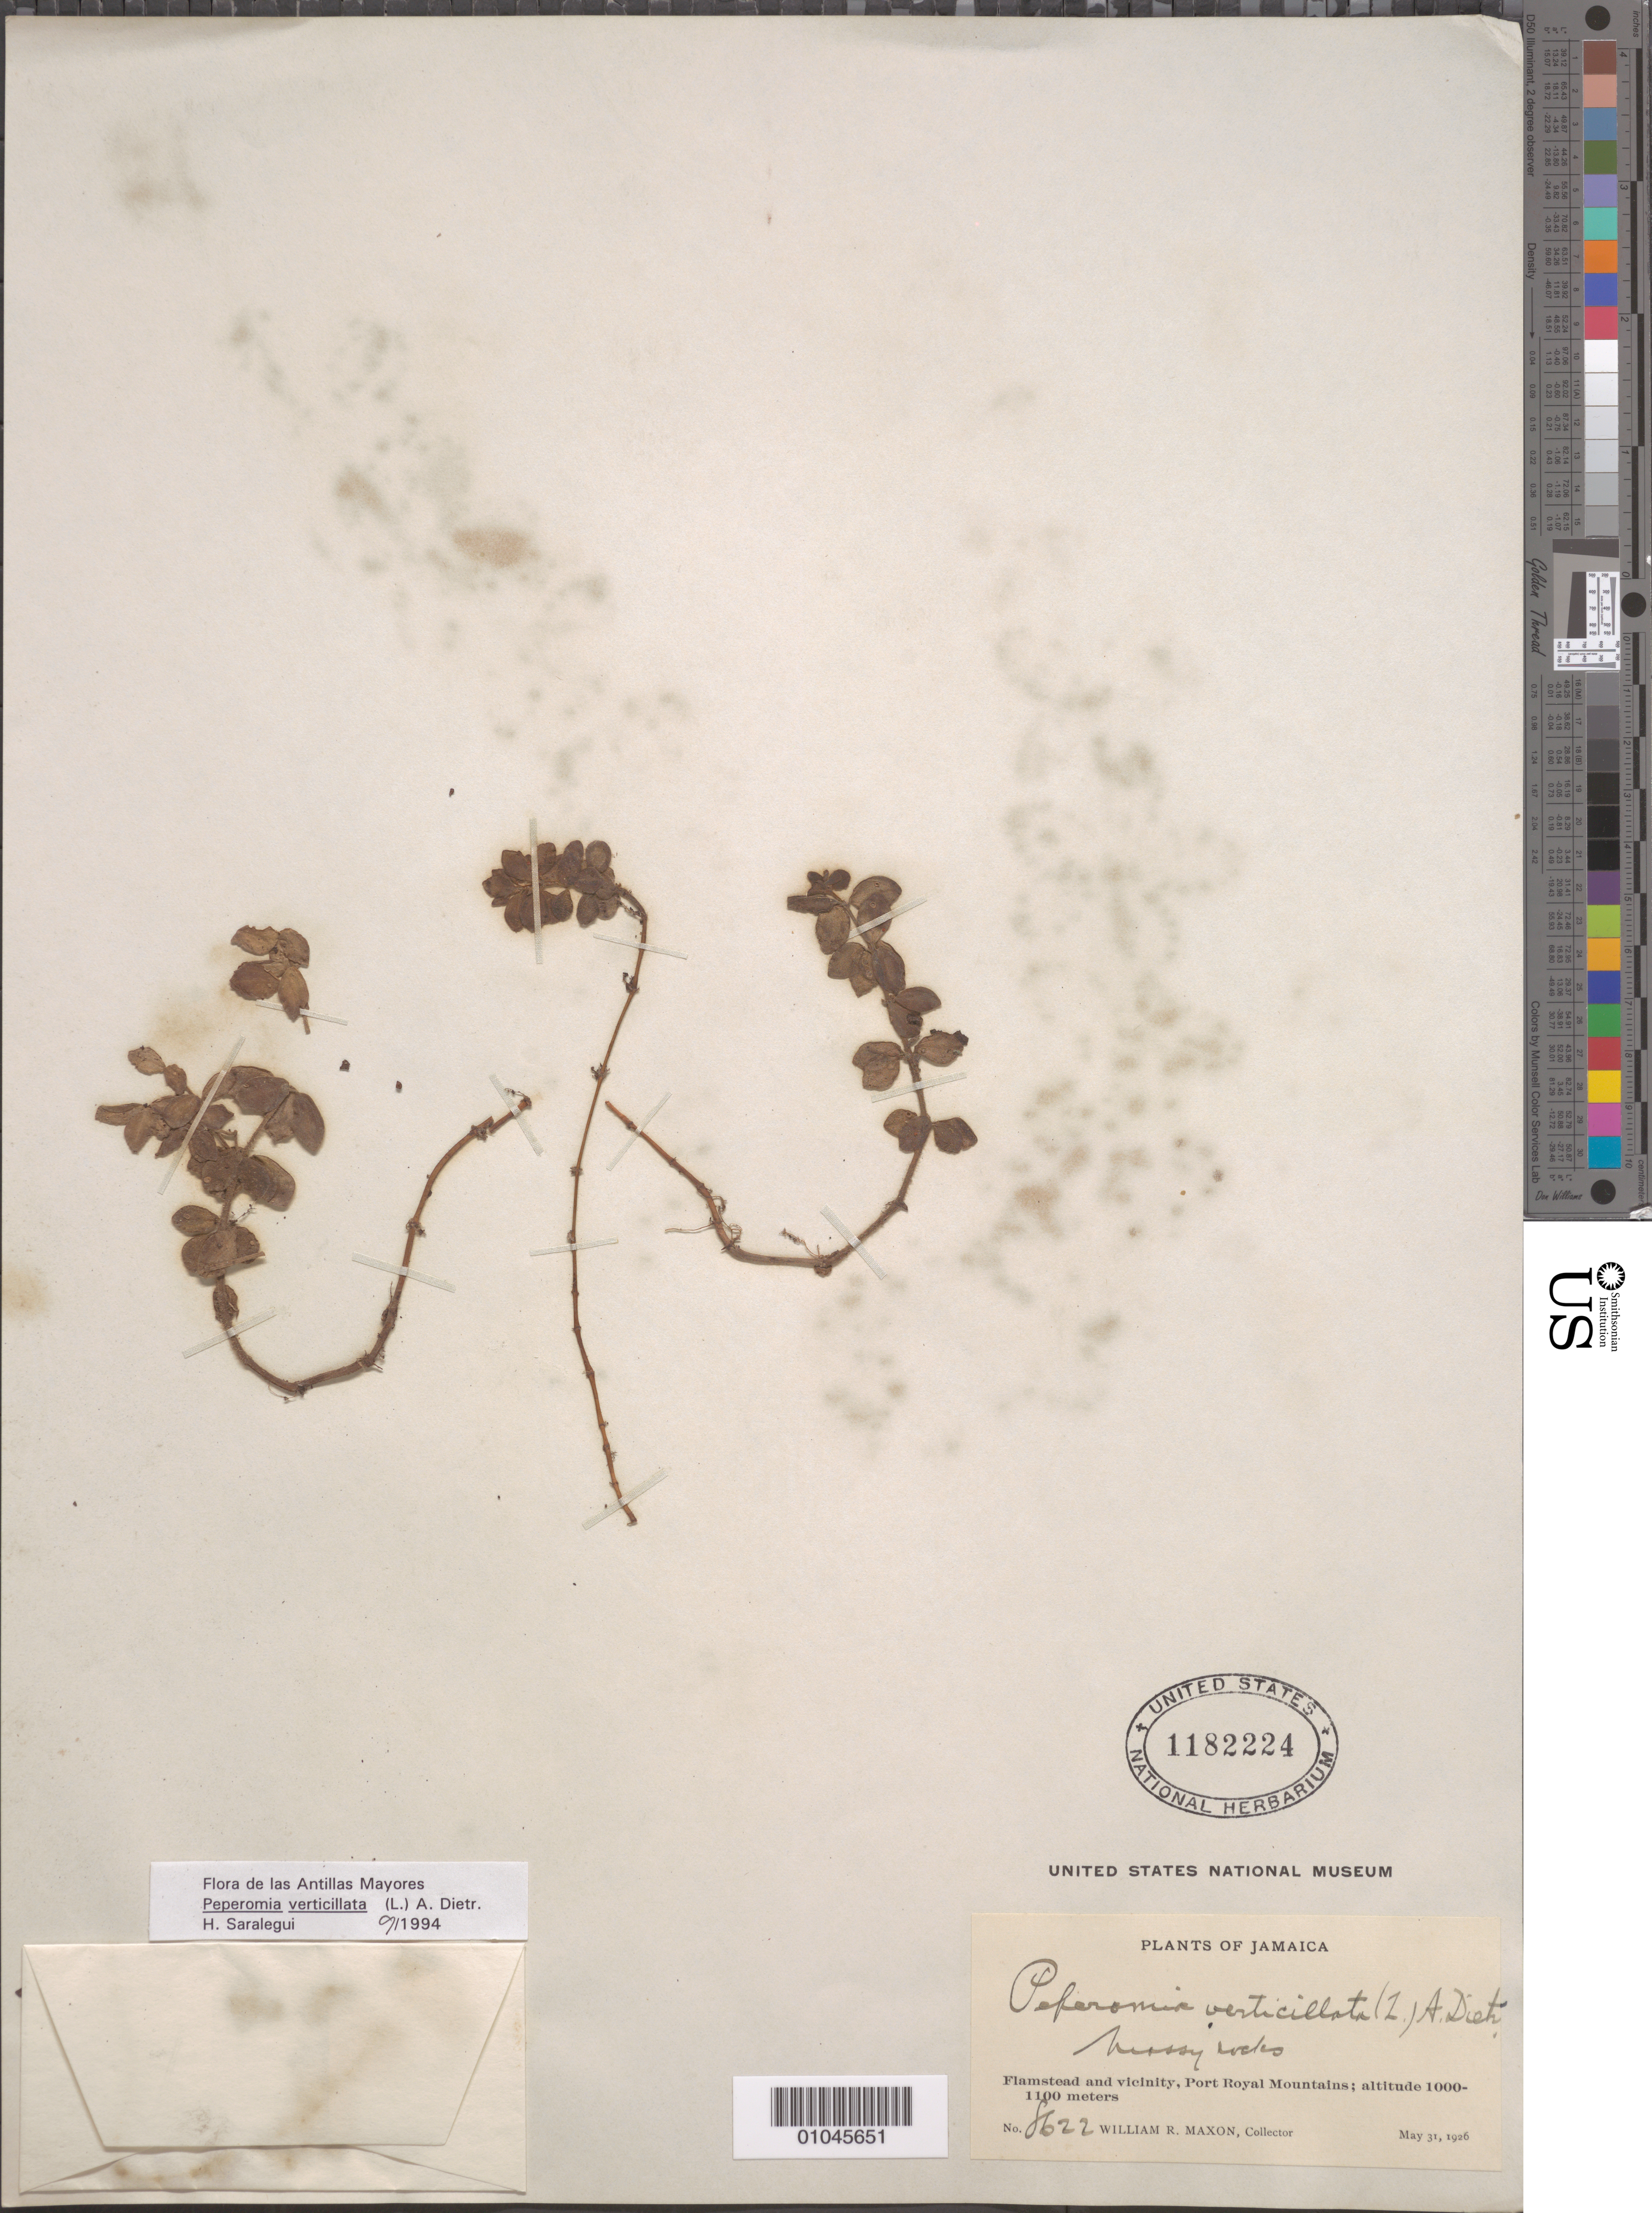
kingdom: Plantae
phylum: Tracheophyta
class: Magnoliopsida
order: Piperales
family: Piperaceae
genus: Peperomia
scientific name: Peperomia verticillata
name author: (L.) A. Dietr.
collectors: W. R. Maxon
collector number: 8622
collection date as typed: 31 May 1926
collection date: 1926-05-31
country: Jamaica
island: Jamaica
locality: Flamstead and vicinity, Port Royal Mts. on mossy rocks.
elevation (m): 305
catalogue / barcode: US 1182224